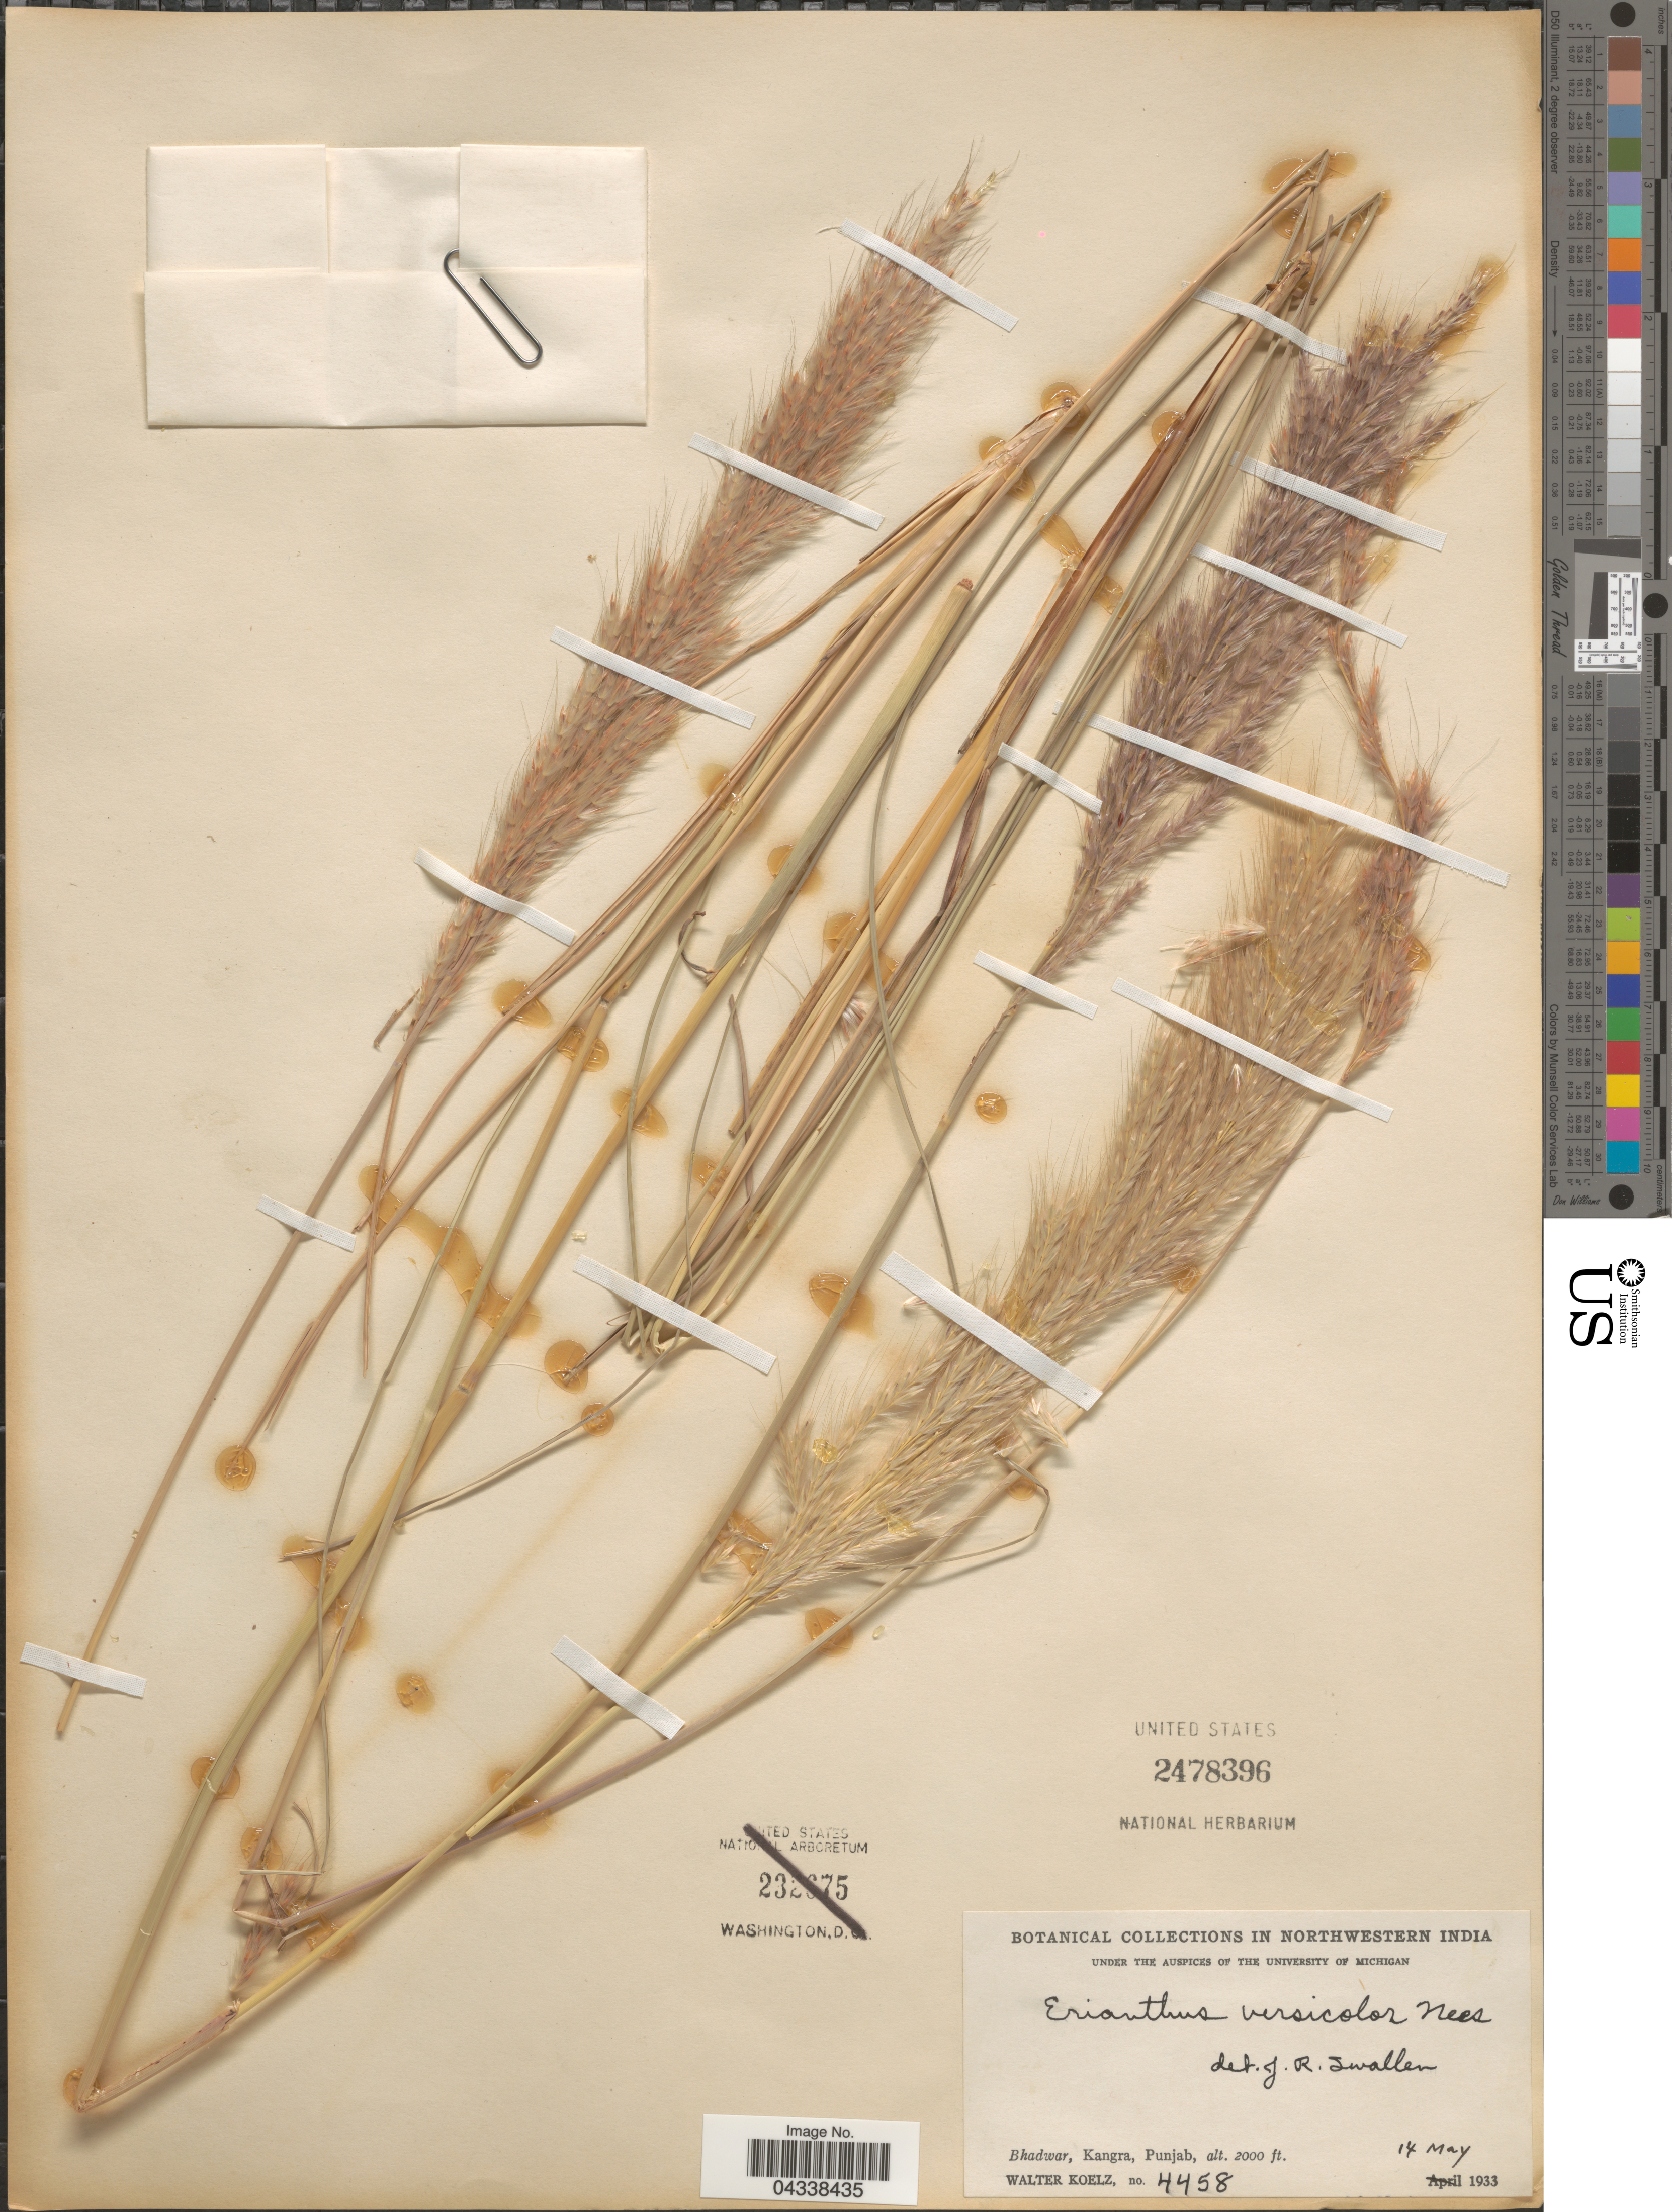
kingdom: Plantae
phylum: Tracheophyta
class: Liliopsida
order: Poales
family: Poaceae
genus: Saccharum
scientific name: Saccharum rufipilum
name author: Steud.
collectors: W. N. Koelz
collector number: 4458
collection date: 1933-05-14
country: India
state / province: Punjab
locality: Northwestern India. Bhadwar, Kangra.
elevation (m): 610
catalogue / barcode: US 2478396